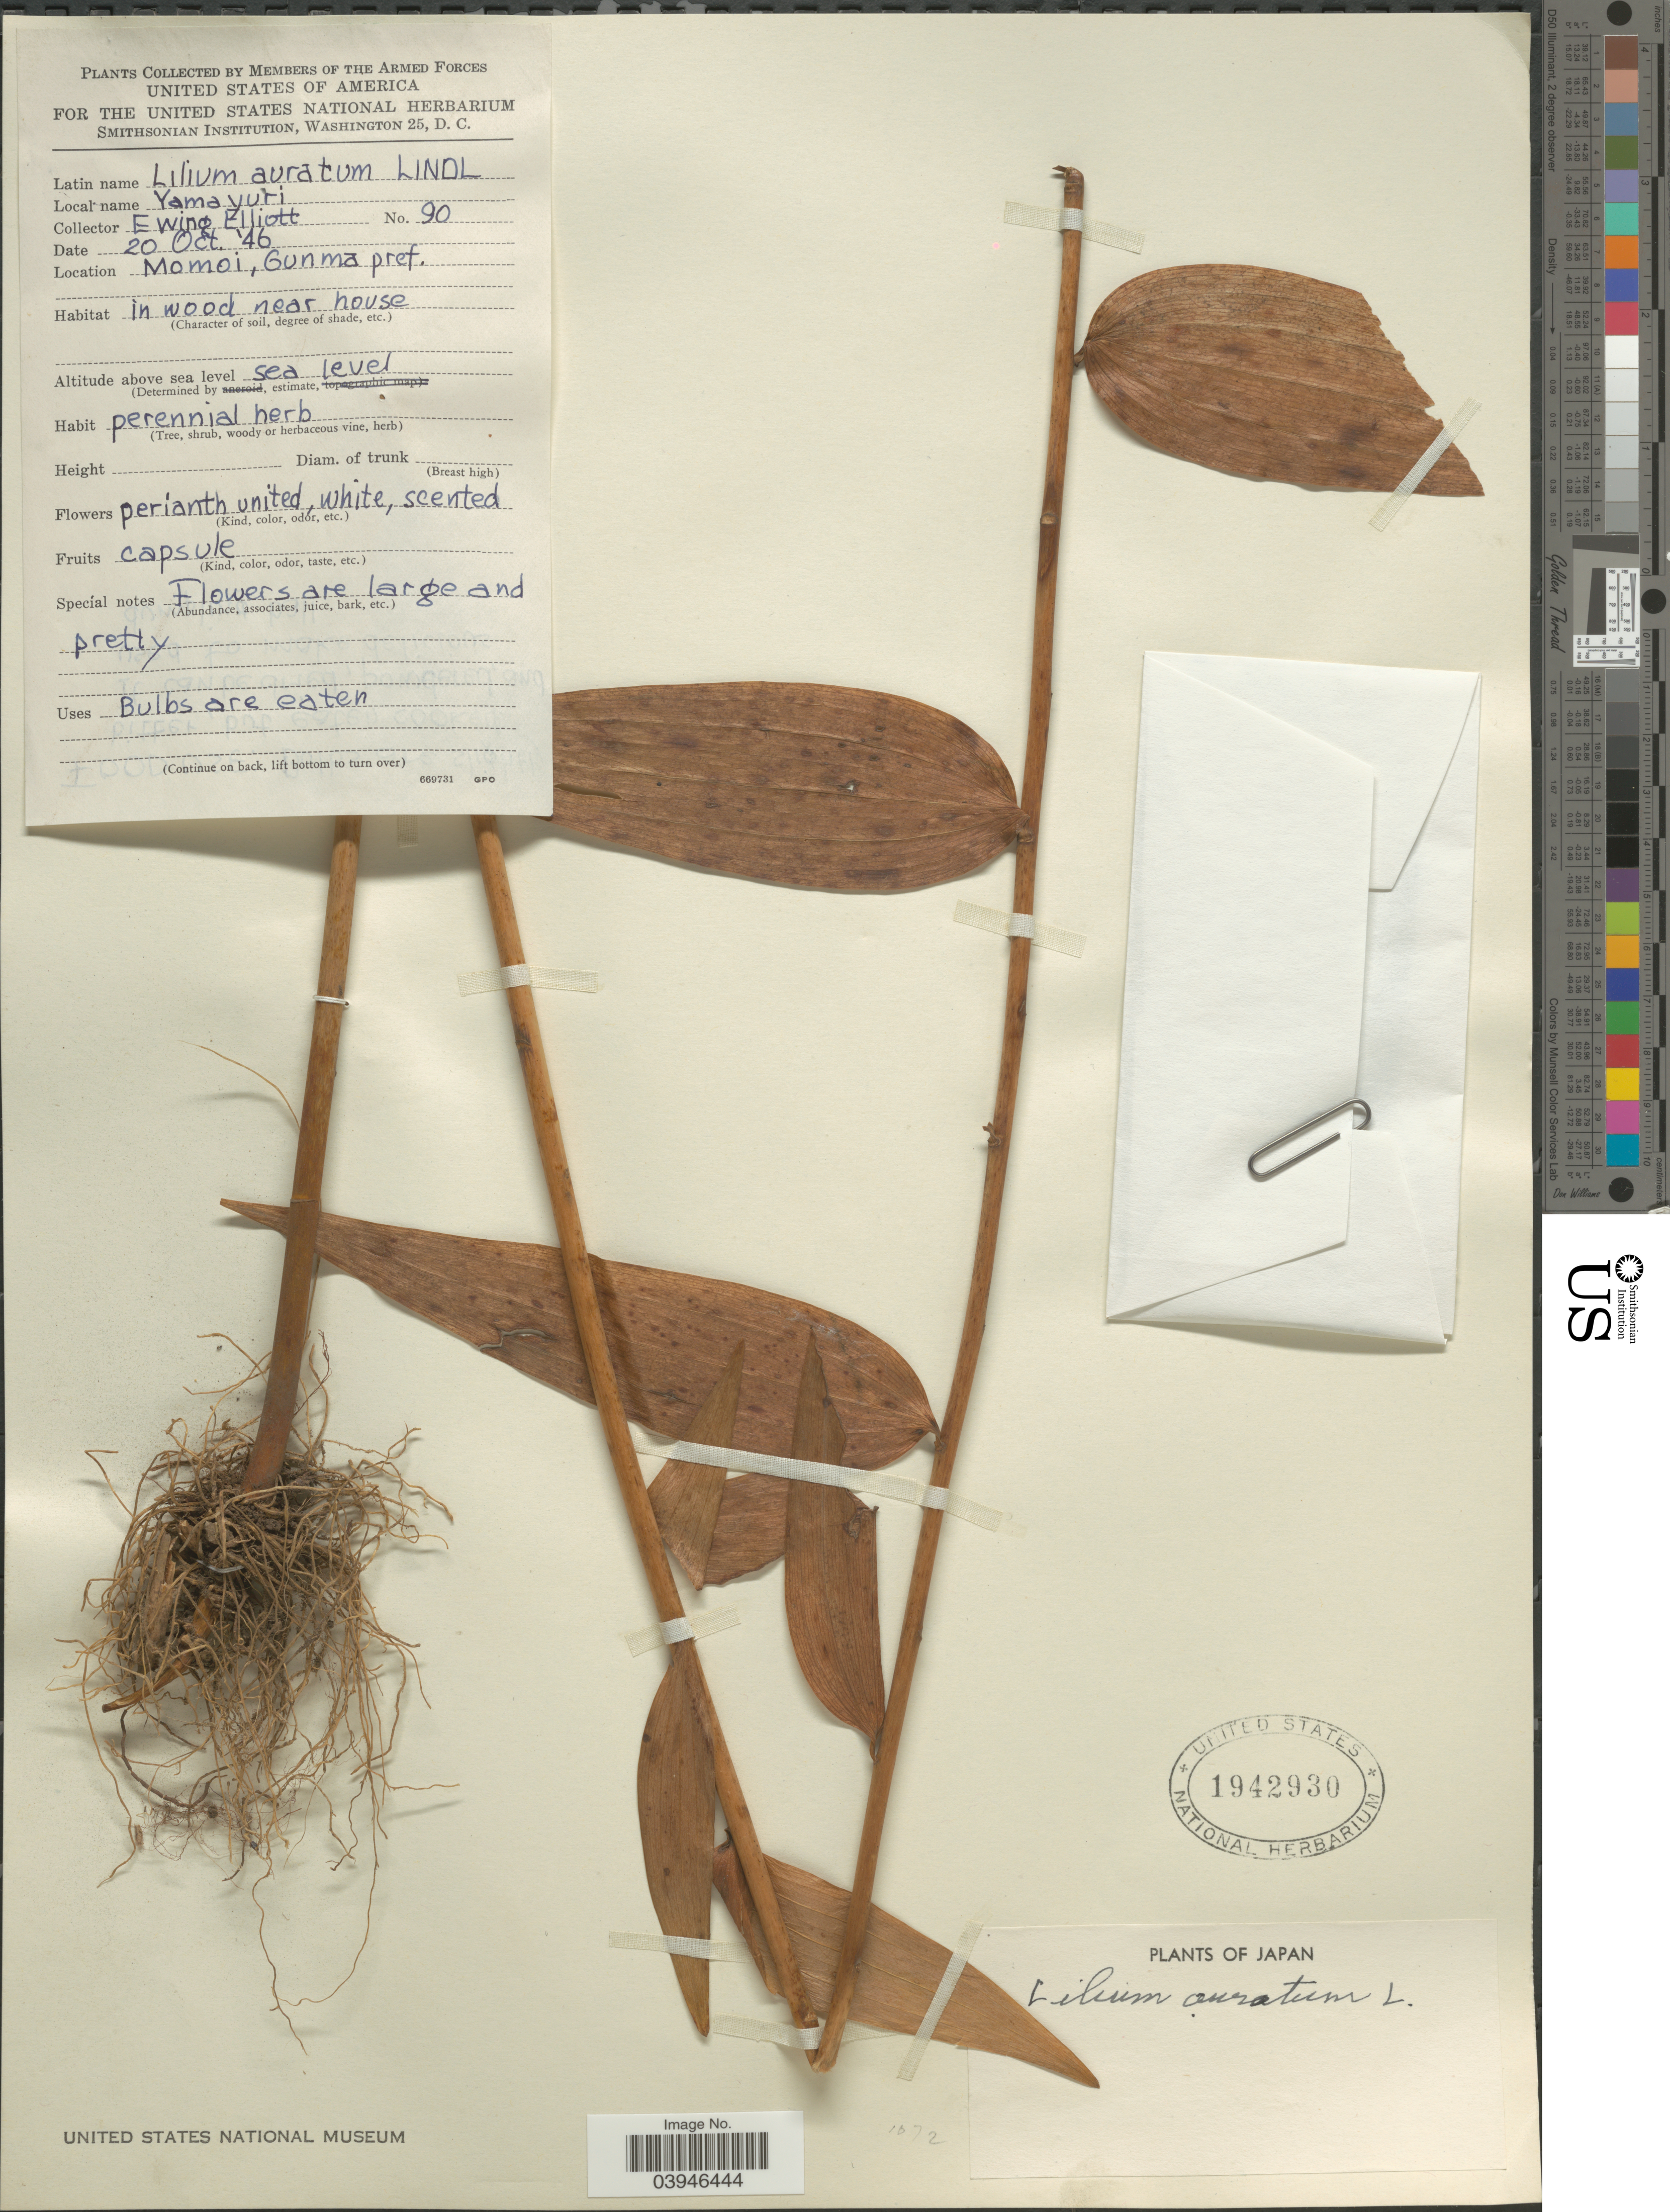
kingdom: Plantae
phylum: Tracheophyta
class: Liliopsida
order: Liliales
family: Liliaceae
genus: Lilium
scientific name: Lilium auratum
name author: Lindl.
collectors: E. Elliott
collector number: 90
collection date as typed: Transcribed d/m/y: 20/10/46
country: Japan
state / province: Gunma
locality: Momoi, Gunma Pref. In wood near house.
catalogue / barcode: US 1942930